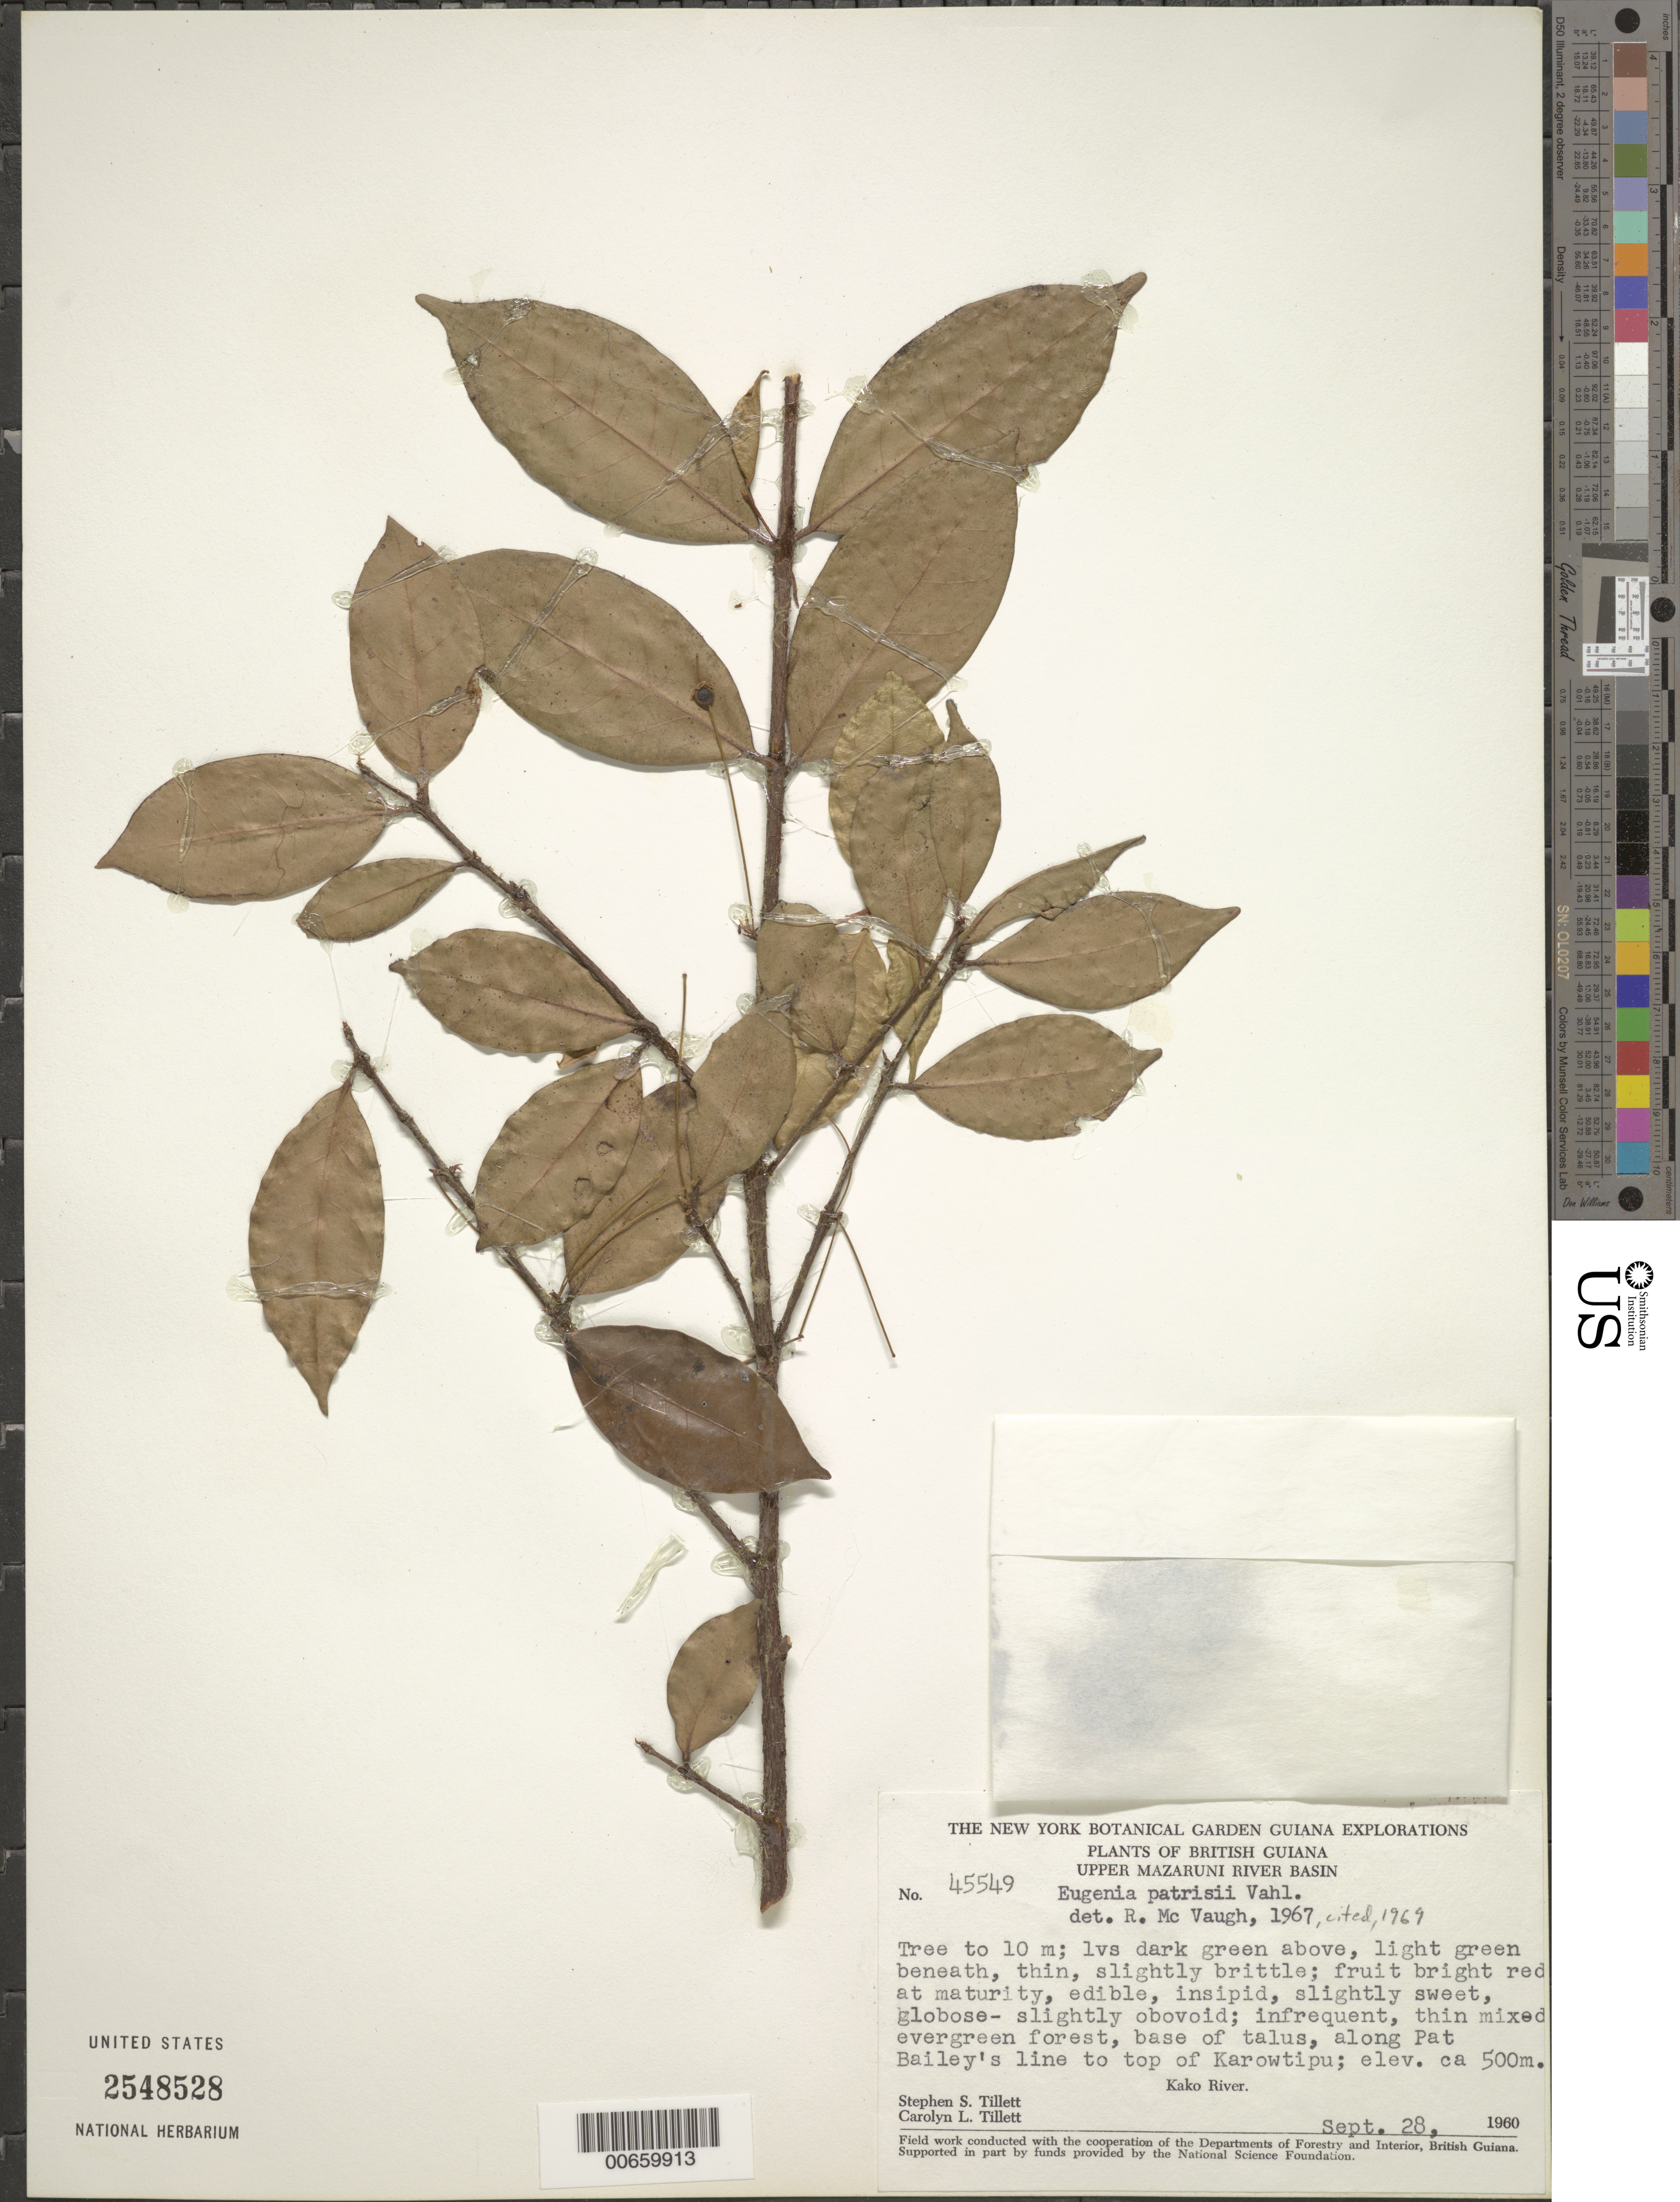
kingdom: Plantae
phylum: Tracheophyta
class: Magnoliopsida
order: Myrtales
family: Myrtaceae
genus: Eugenia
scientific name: Eugenia patrisii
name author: Vahl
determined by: McVaugh, R.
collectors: S. S. Tillett, C. L. Tillett & R. Boyan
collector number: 45549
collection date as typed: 28-Sep-60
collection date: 1960-09-28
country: Guyana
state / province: Cuyuni-Mazaruni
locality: Kako R., upper Mazaruni Basin, top of Karowtipu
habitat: Thin mixed evergreen forest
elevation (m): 945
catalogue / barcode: US 2548528